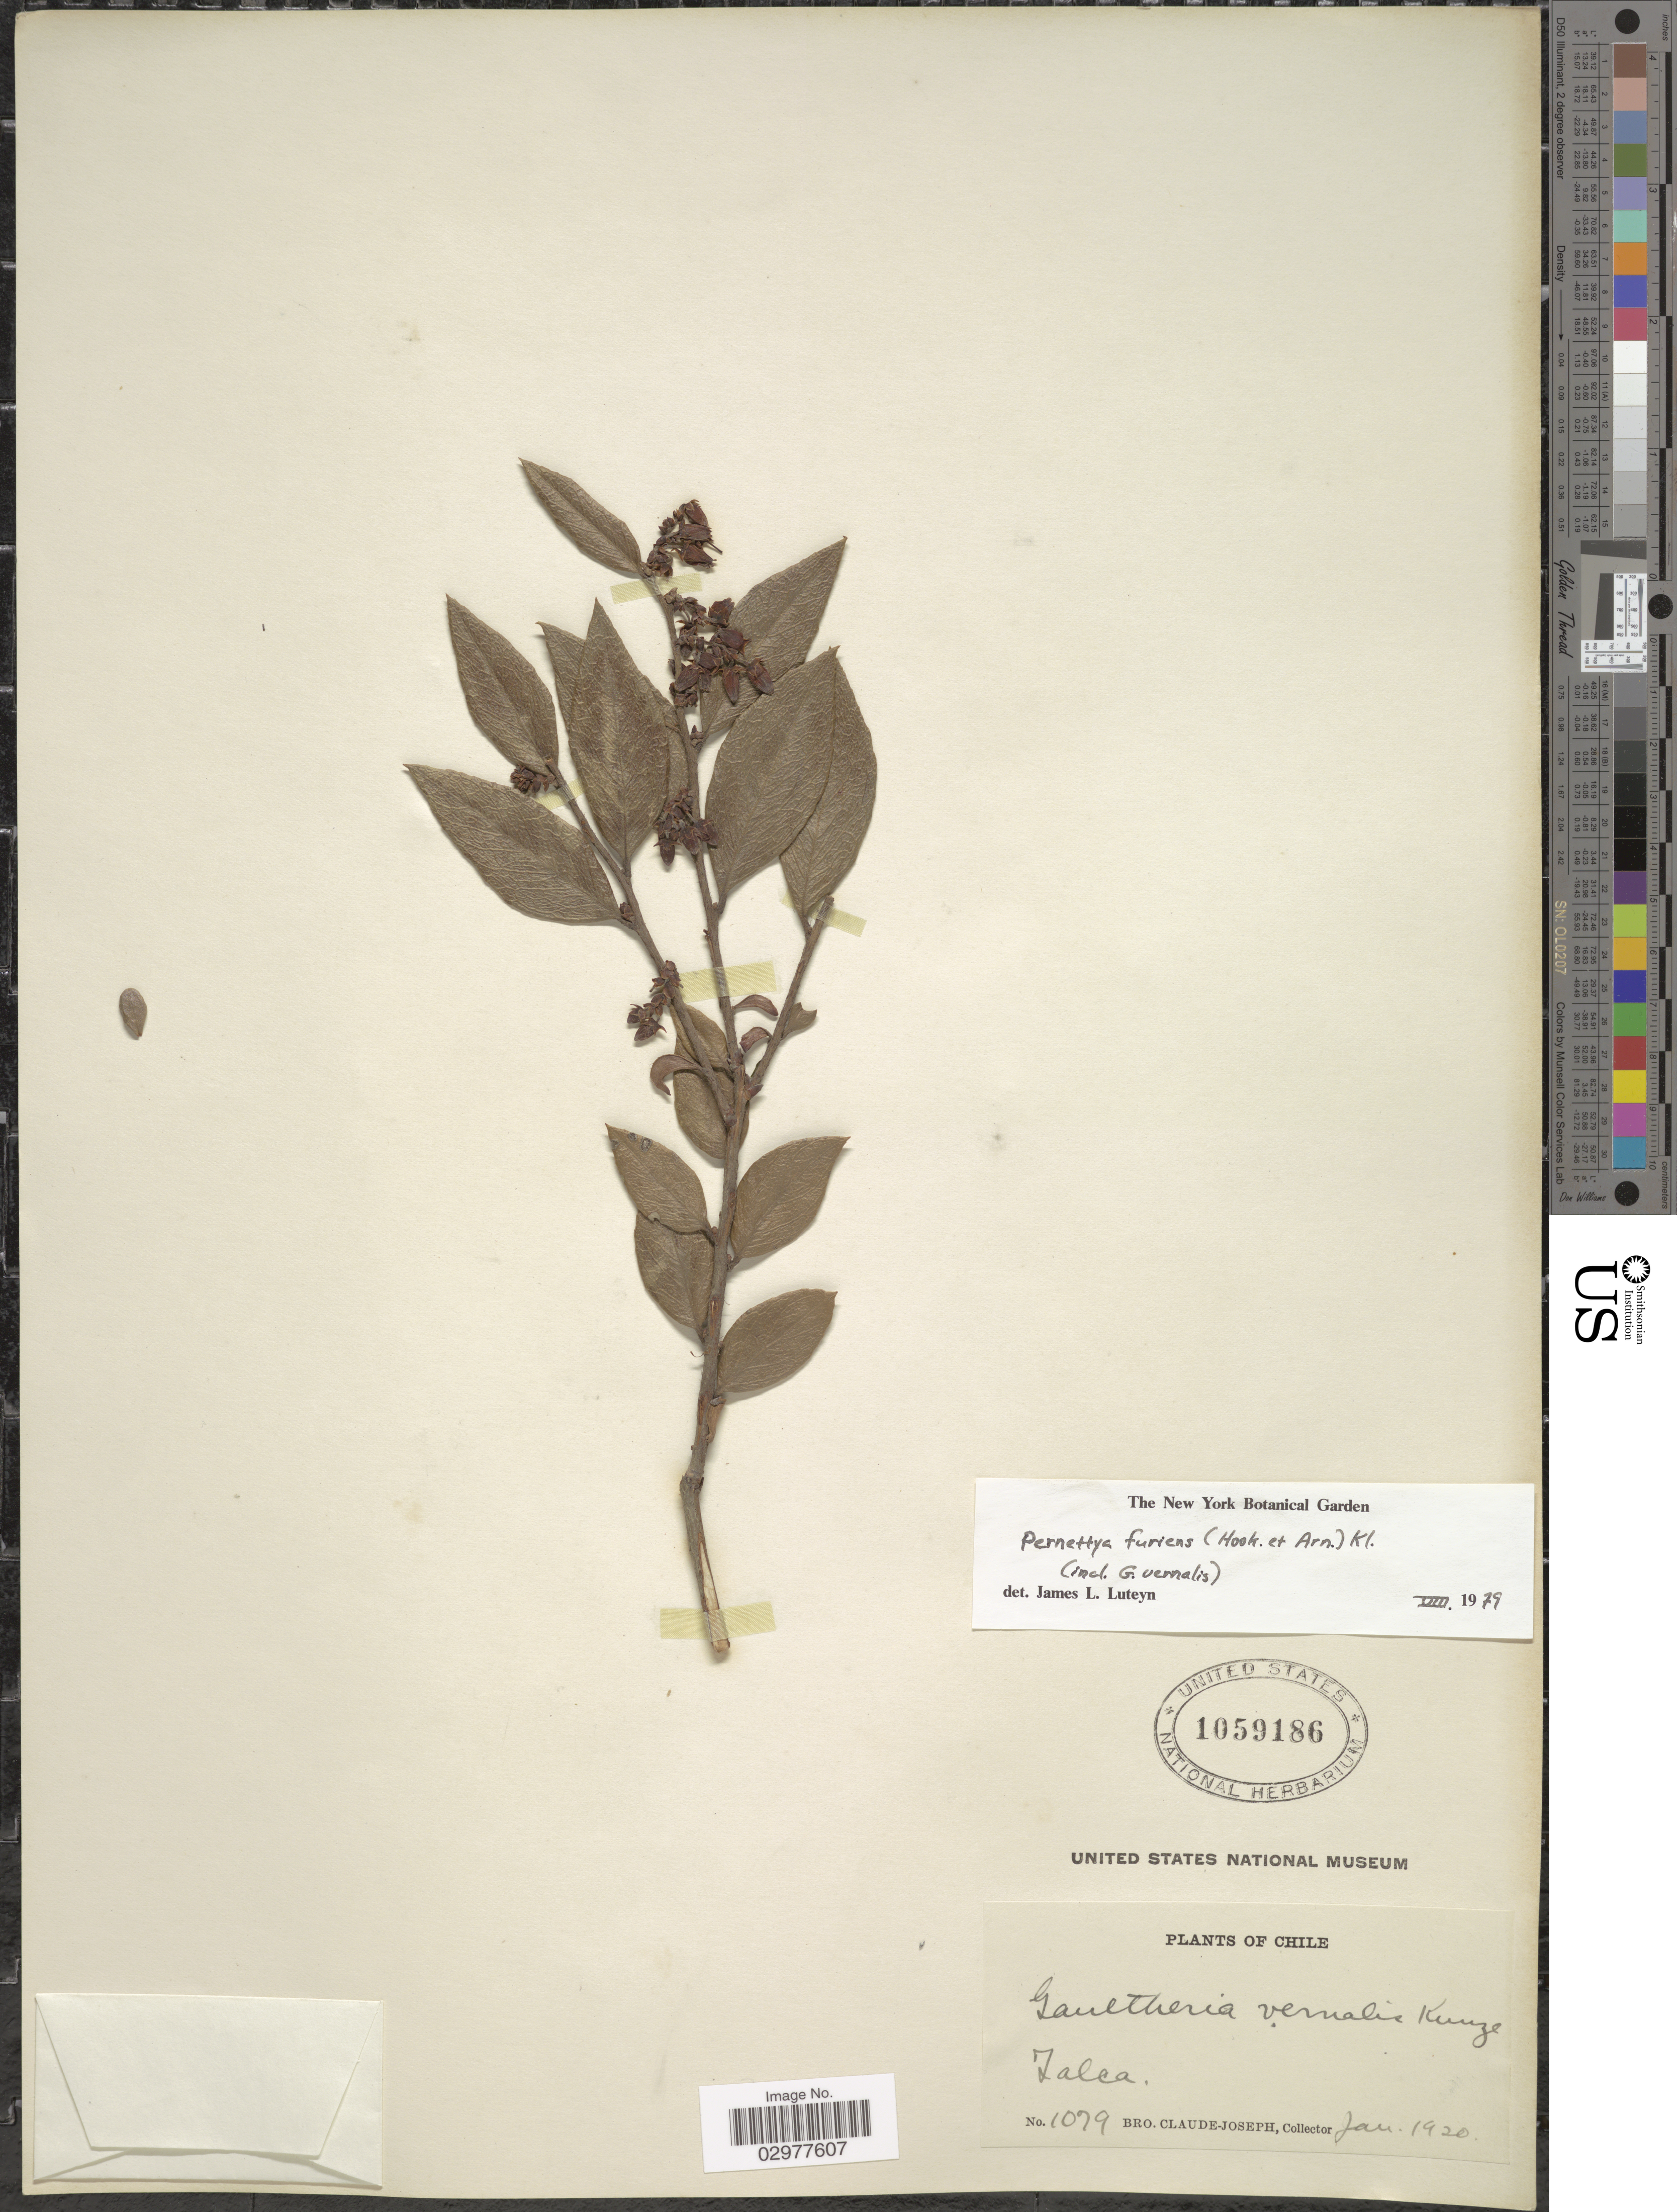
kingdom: Plantae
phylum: Tracheophyta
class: Magnoliopsida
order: Ericales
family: Ericaceae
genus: Pernettya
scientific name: Pernettya furiens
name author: (Hook.) Klotzsch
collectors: Bro. Claude-Joseph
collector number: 1079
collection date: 1920-01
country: Chile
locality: Talca.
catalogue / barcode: US 1059186